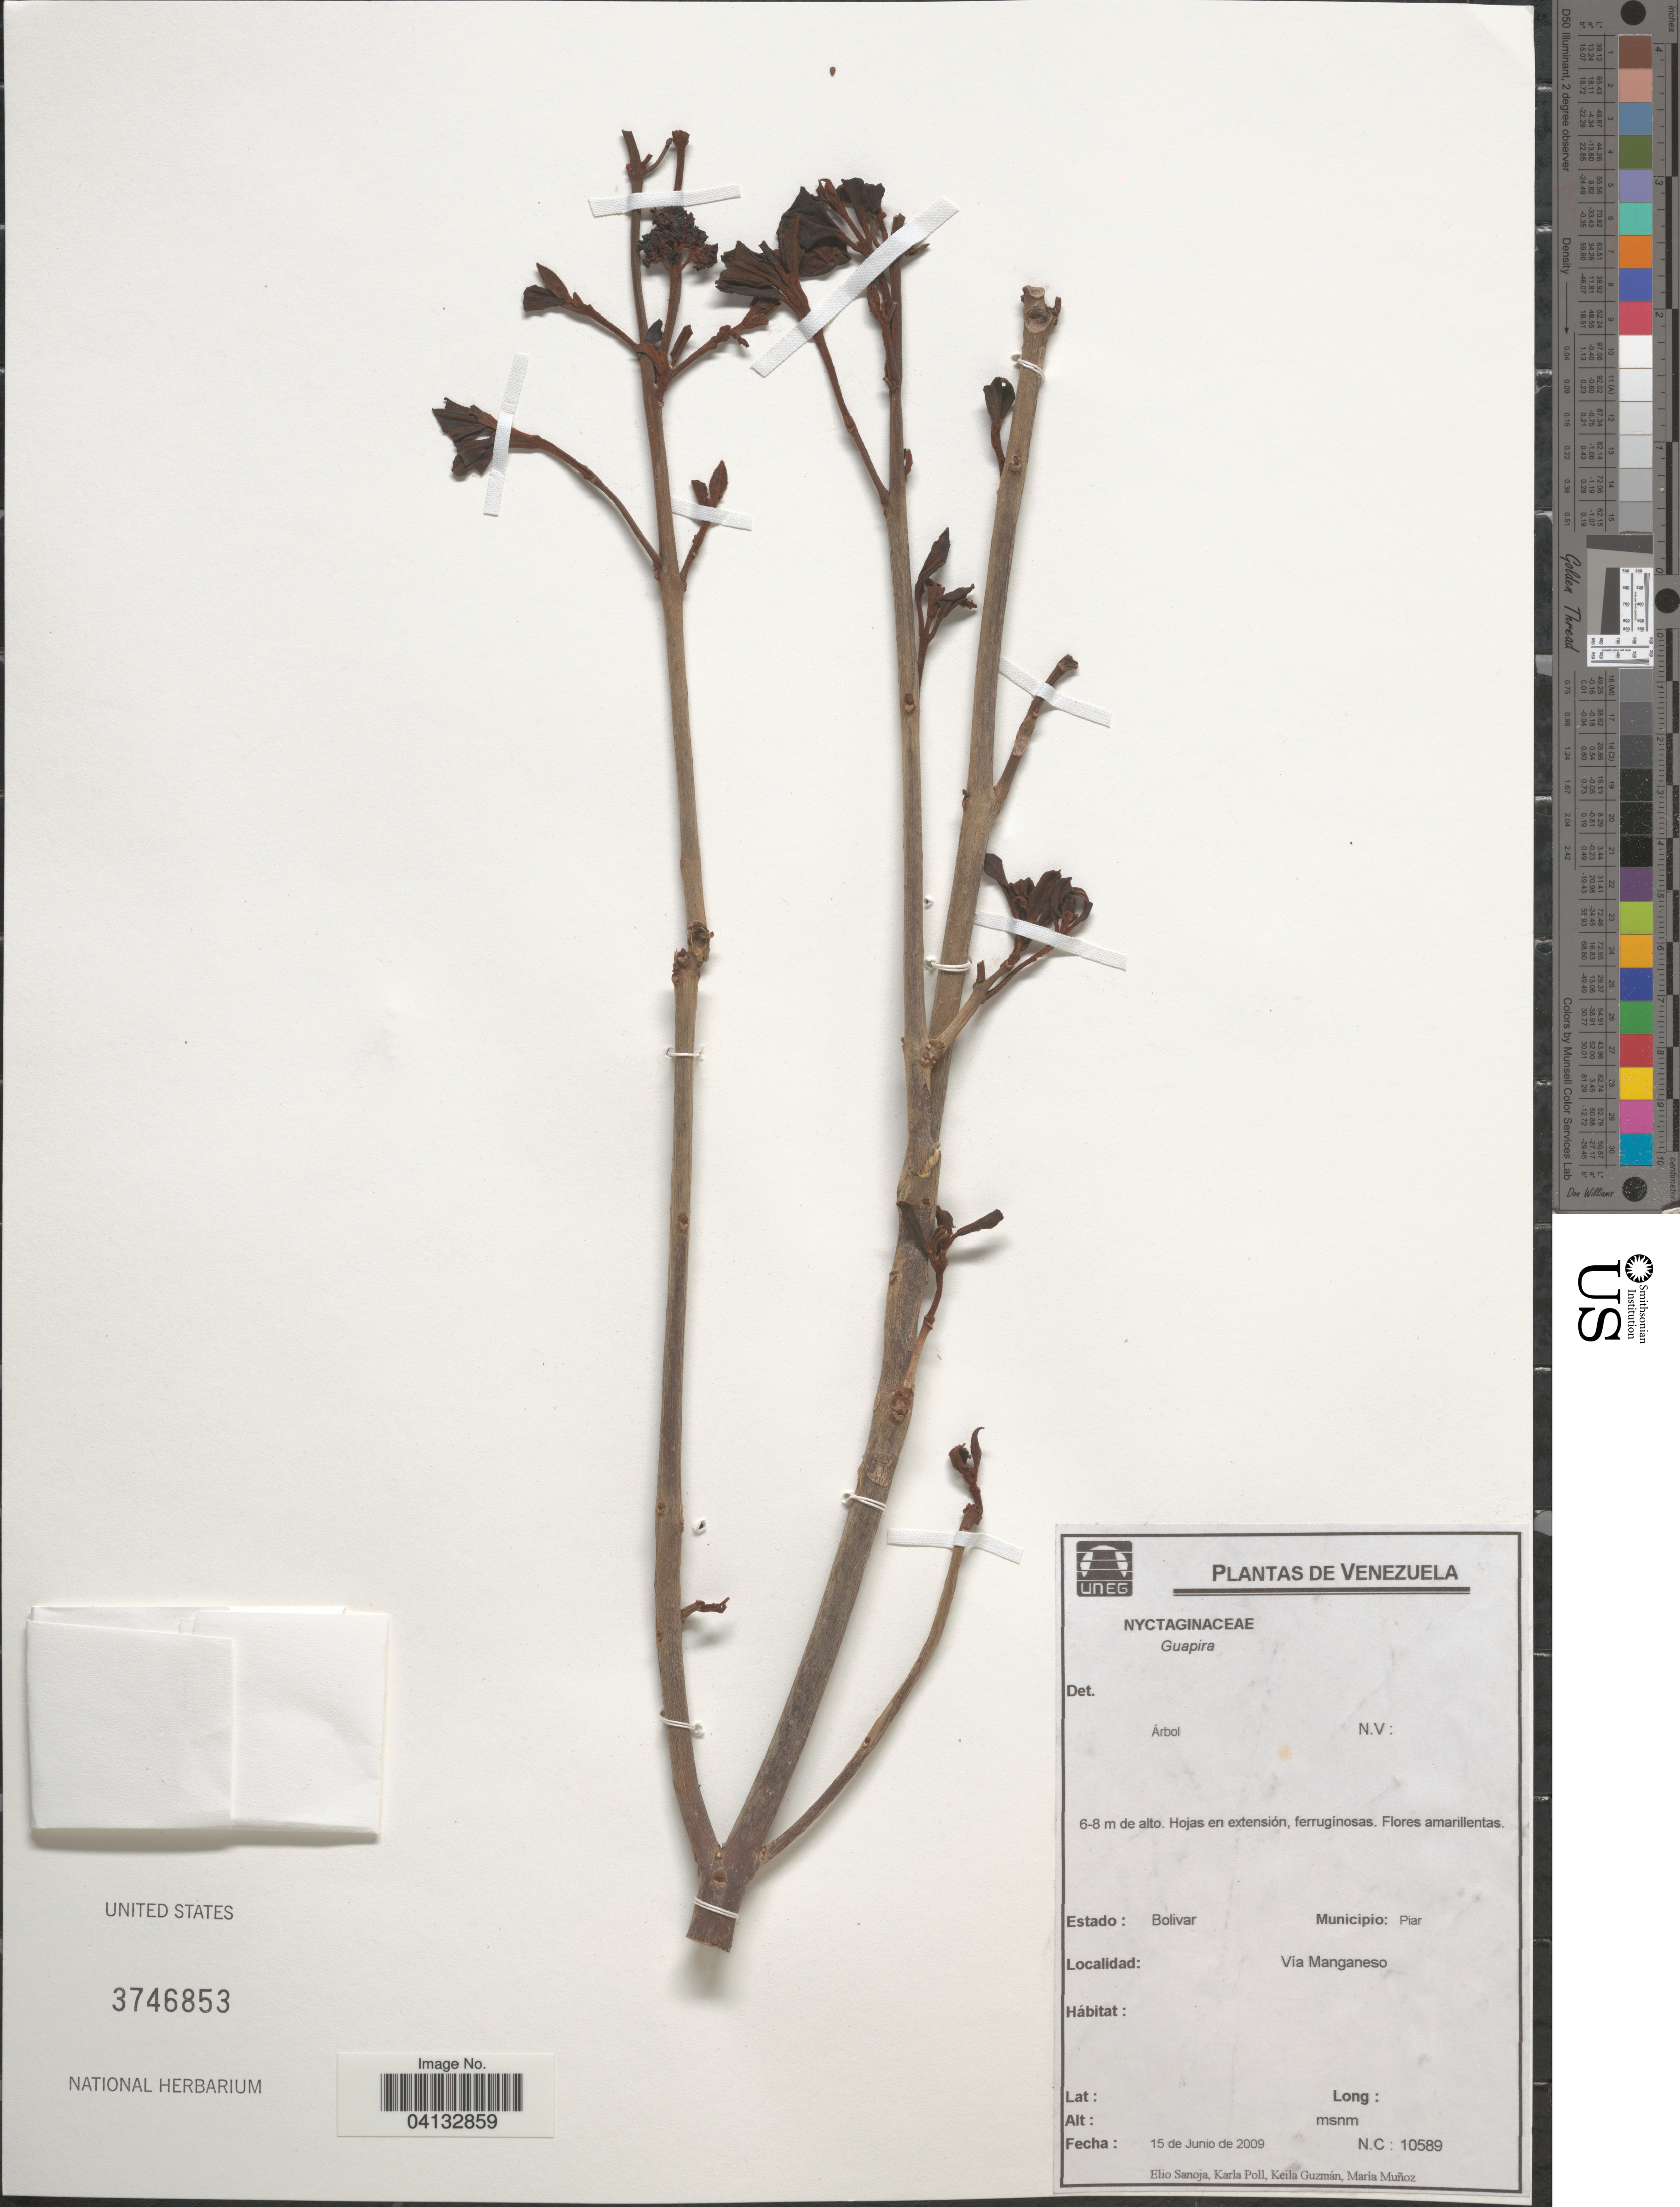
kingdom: Plantae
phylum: Tracheophyta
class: Magnoliopsida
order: Caryophyllales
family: Nyctaginaceae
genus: Guapira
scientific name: Guapira sp.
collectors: E. Sanoja, K. Poll, K. Guzmán & M. Muñoz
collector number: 10589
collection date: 2009-06-15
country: Venezuela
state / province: Bolivar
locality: Municipio: Piar. Vía Manganeso.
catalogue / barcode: US 3746853